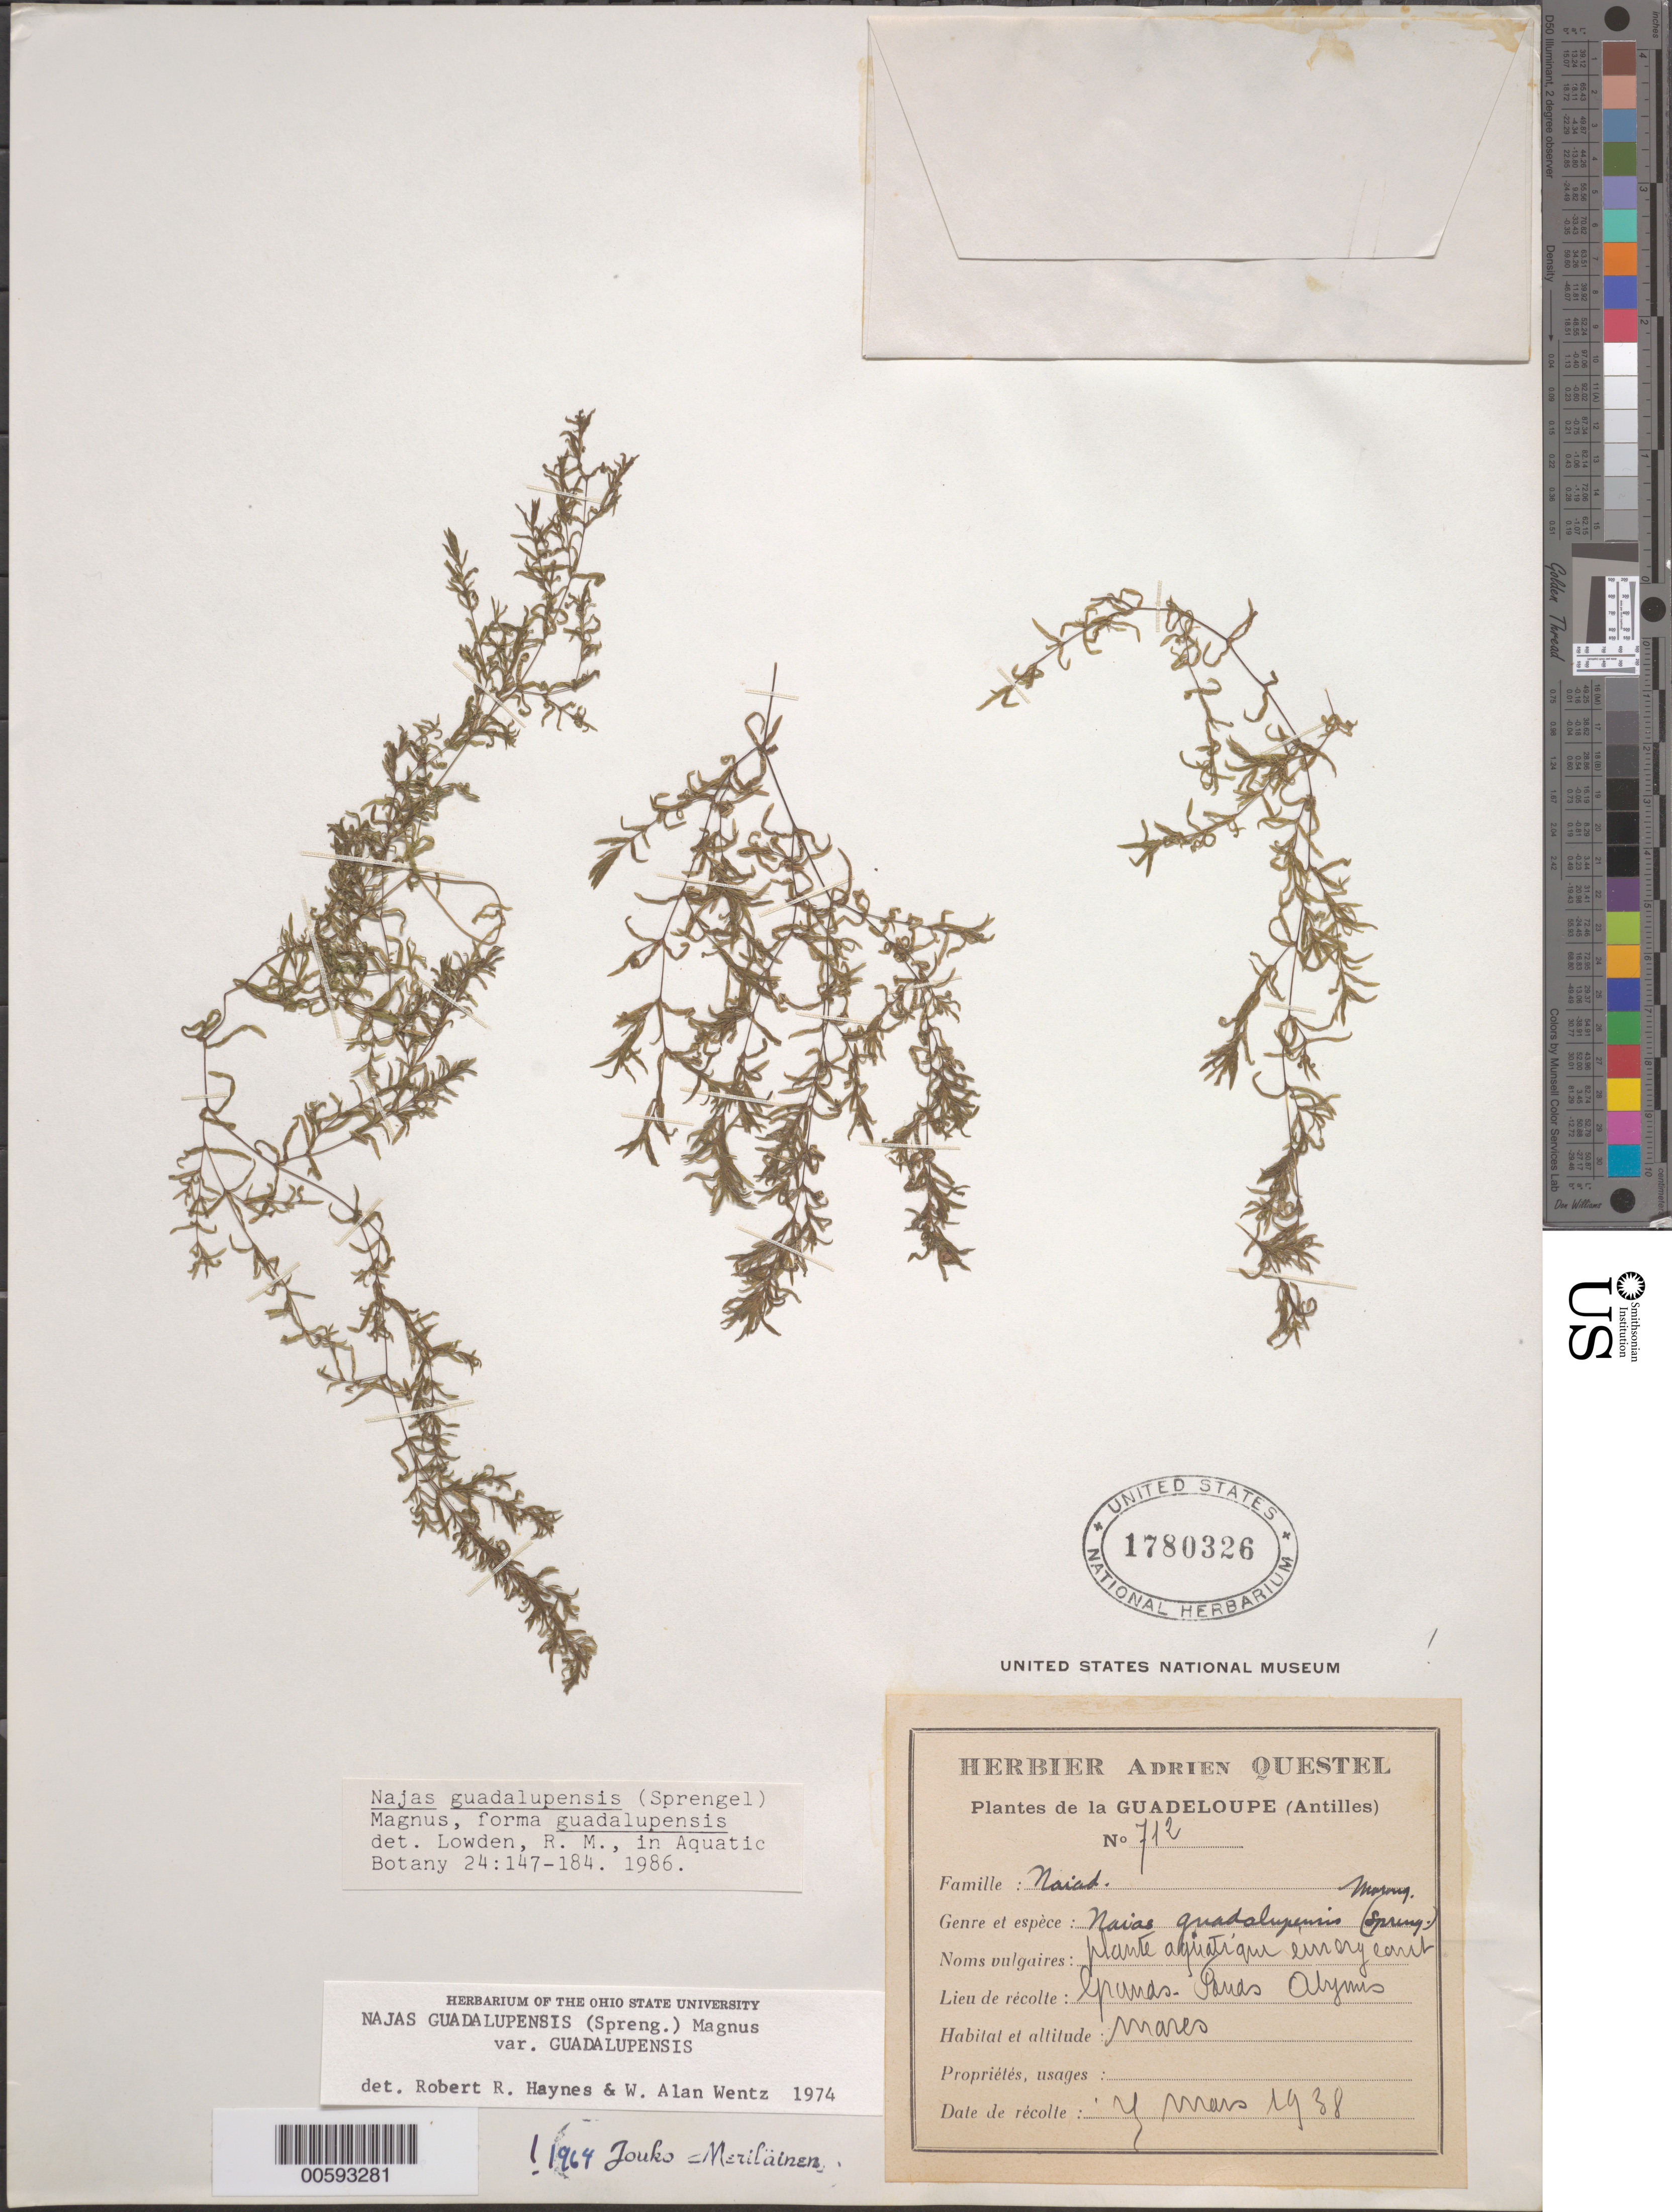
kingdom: Plantae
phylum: Tracheophyta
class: Liliopsida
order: Alismatales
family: Hydrocharitaceae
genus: Najas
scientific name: Najas guadalupensis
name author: (Spreng.) Magnus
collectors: A. Questel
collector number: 712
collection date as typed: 04 Mar 1938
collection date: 1938-03-04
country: Guadeloupe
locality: Antilles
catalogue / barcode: US 1780326